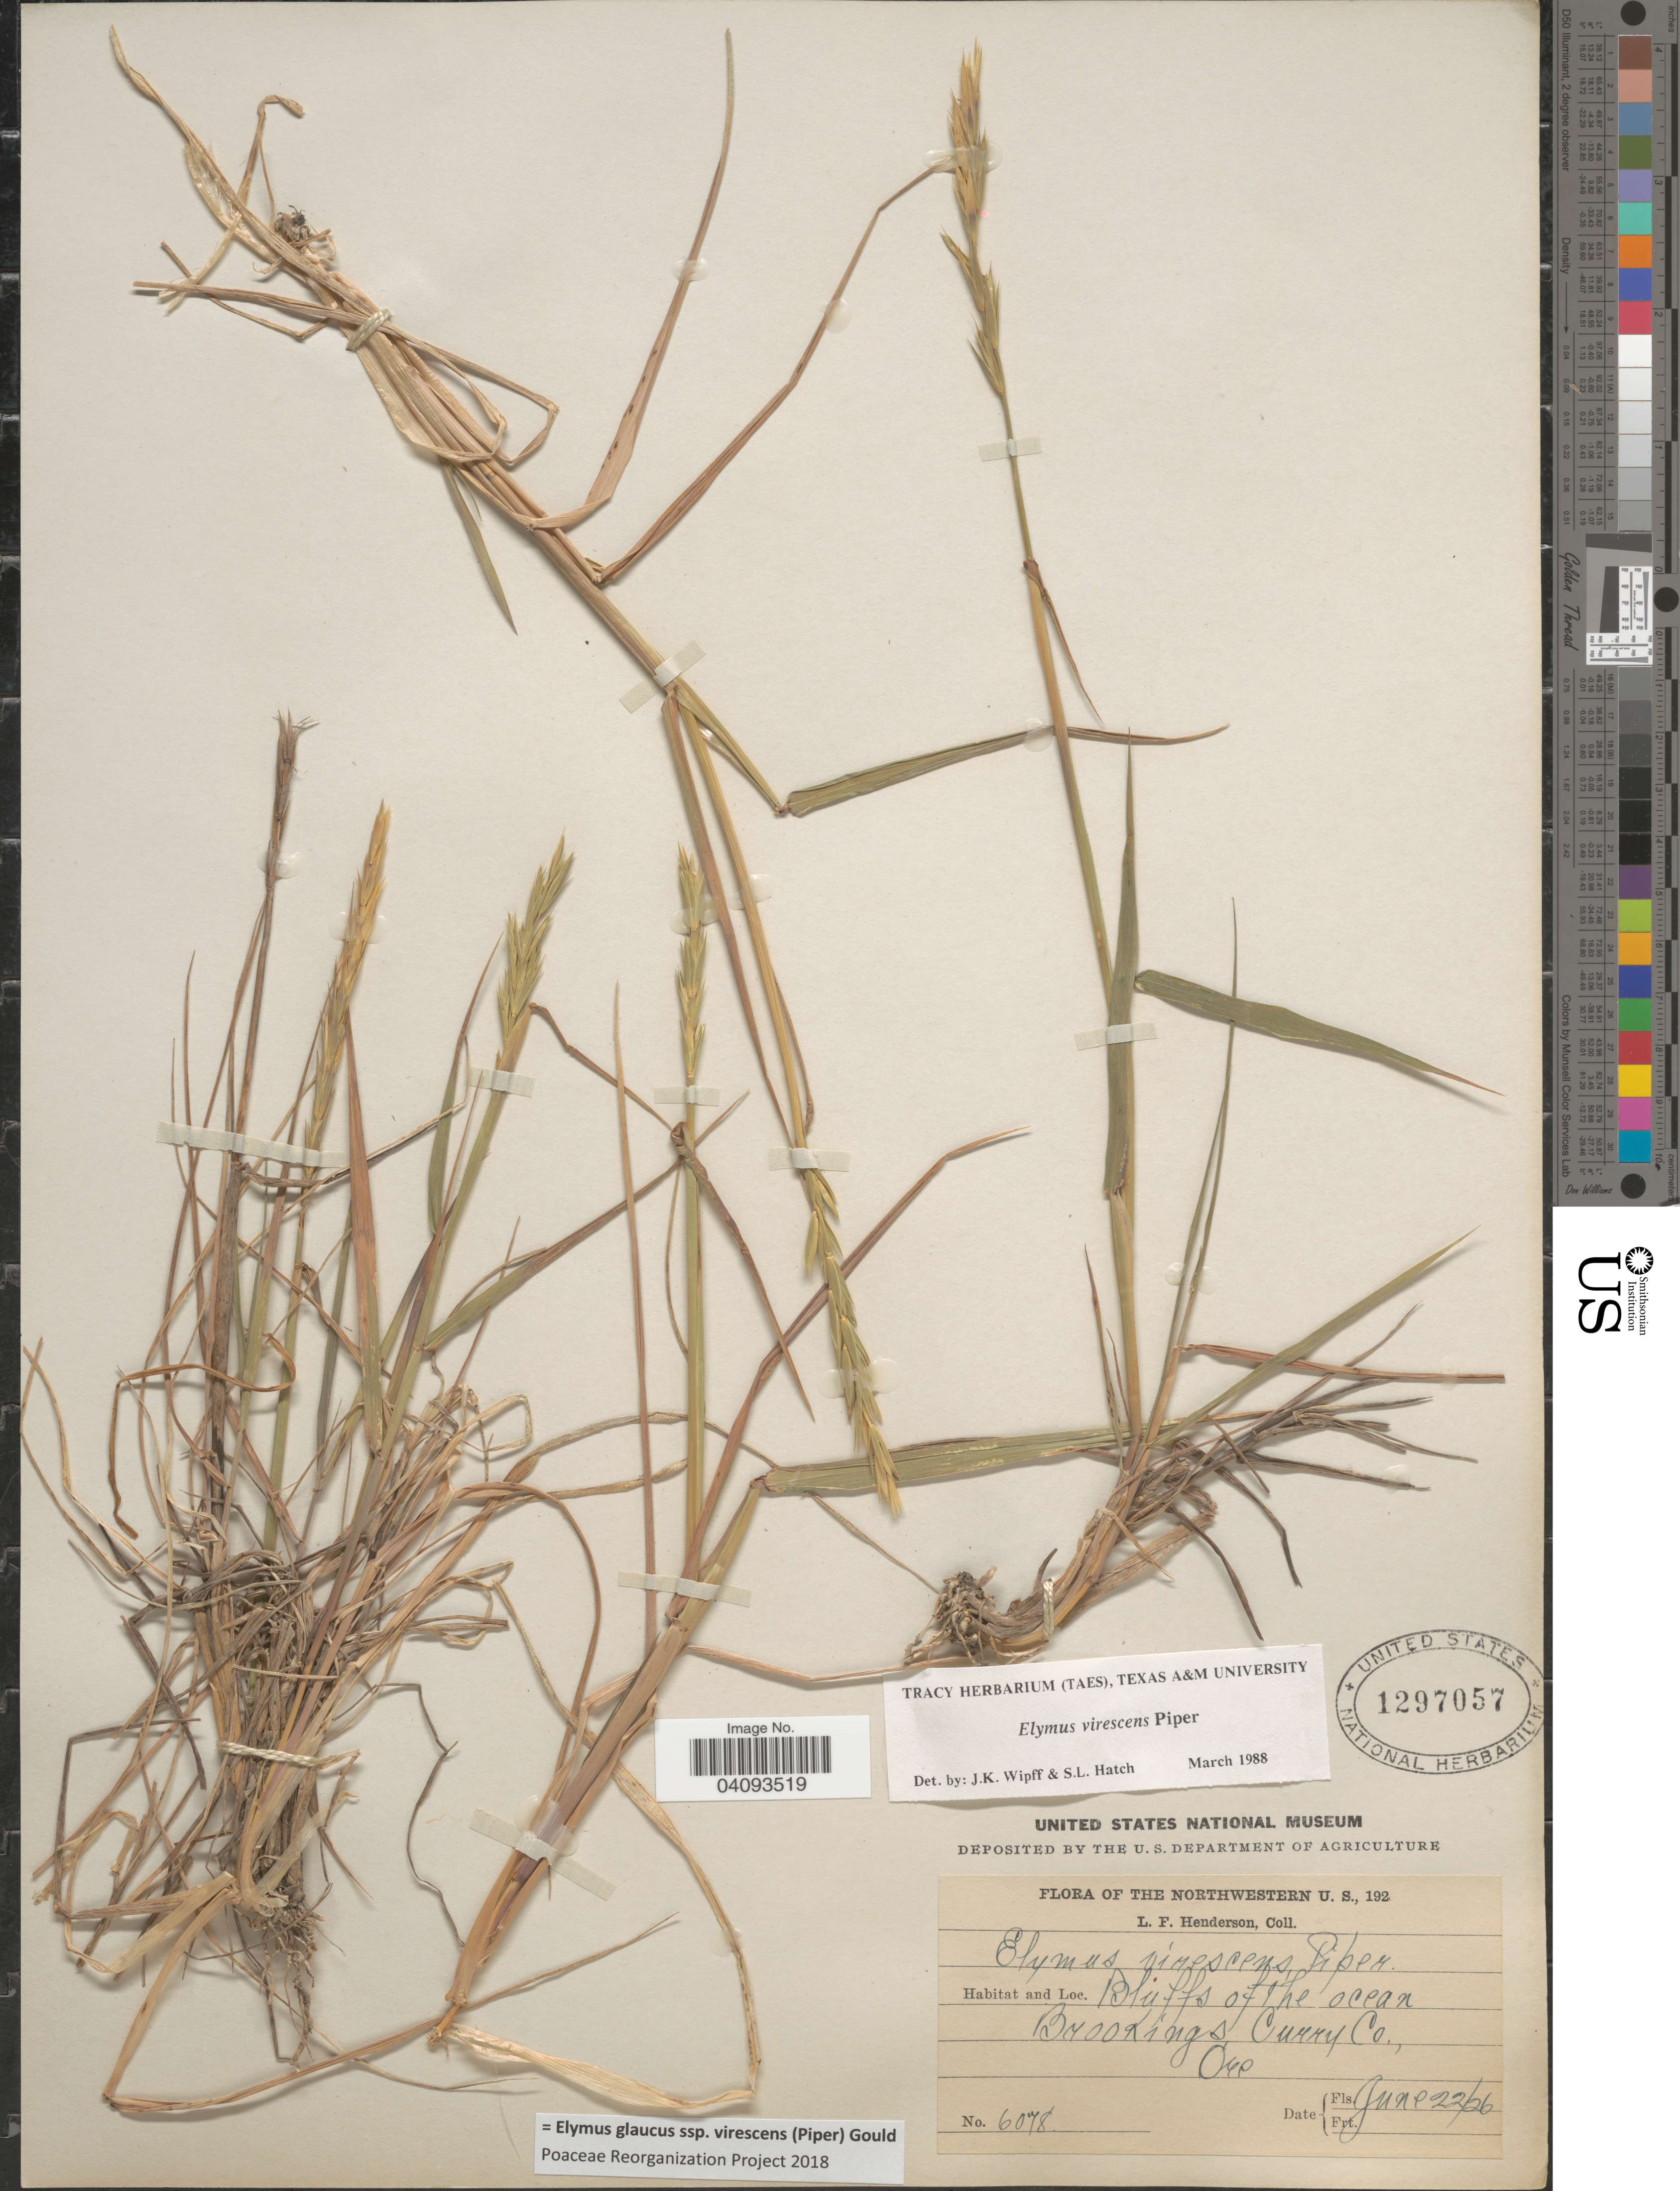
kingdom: Plantae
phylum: Tracheophyta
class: Liliopsida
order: Poales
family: Poaceae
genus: Elymus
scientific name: Elymus glaucus subsp. virescens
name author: (Piper) Gould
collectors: L. Henderson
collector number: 6078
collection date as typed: Transcribed d/m/y: 22/6/26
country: United States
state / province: Oregon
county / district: Curry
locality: The Northwestern U.S. Bluffs of the ocean. Brookings, Curry Co.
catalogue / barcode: US 1297057